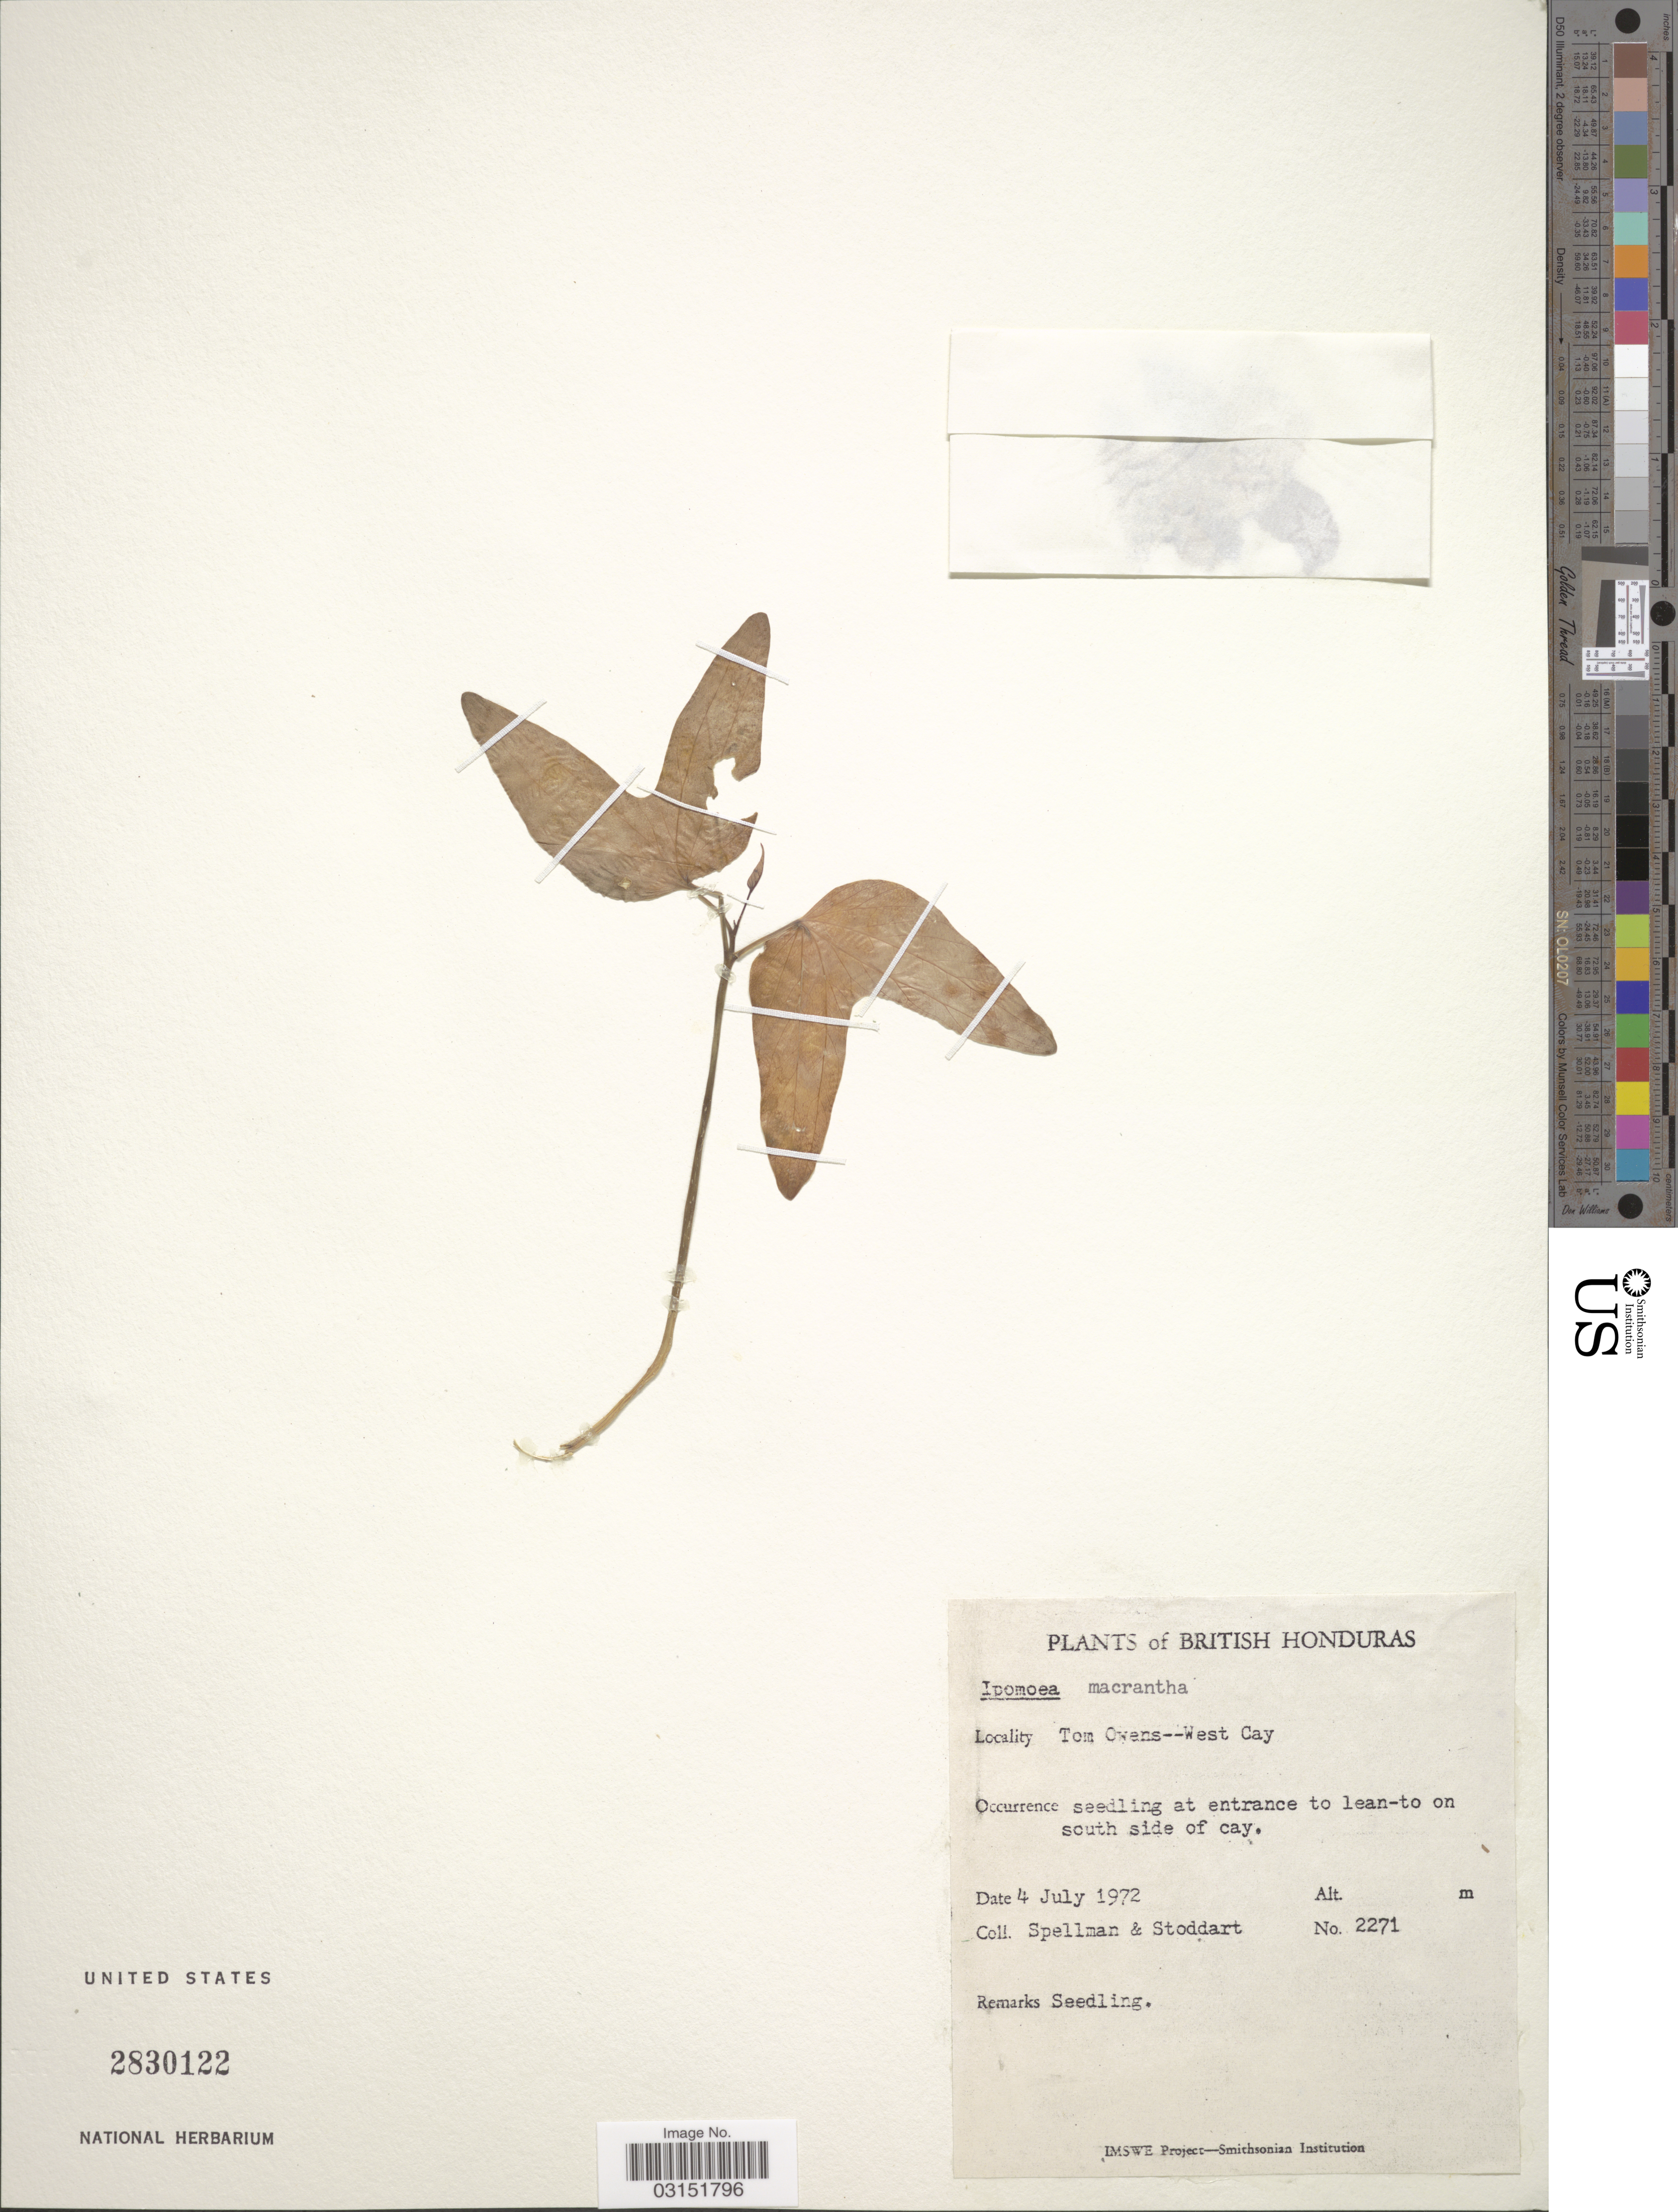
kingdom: Plantae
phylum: Tracheophyta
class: Magnoliopsida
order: Solanales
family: Convolvulaceae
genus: Ipomoea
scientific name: Ipomoea violacea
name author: L.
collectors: Spellman, -- & -. Stoddart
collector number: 2271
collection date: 1972-07-04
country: Belize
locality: British Honduras. Ton Owens--West Cay.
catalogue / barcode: US 2830122